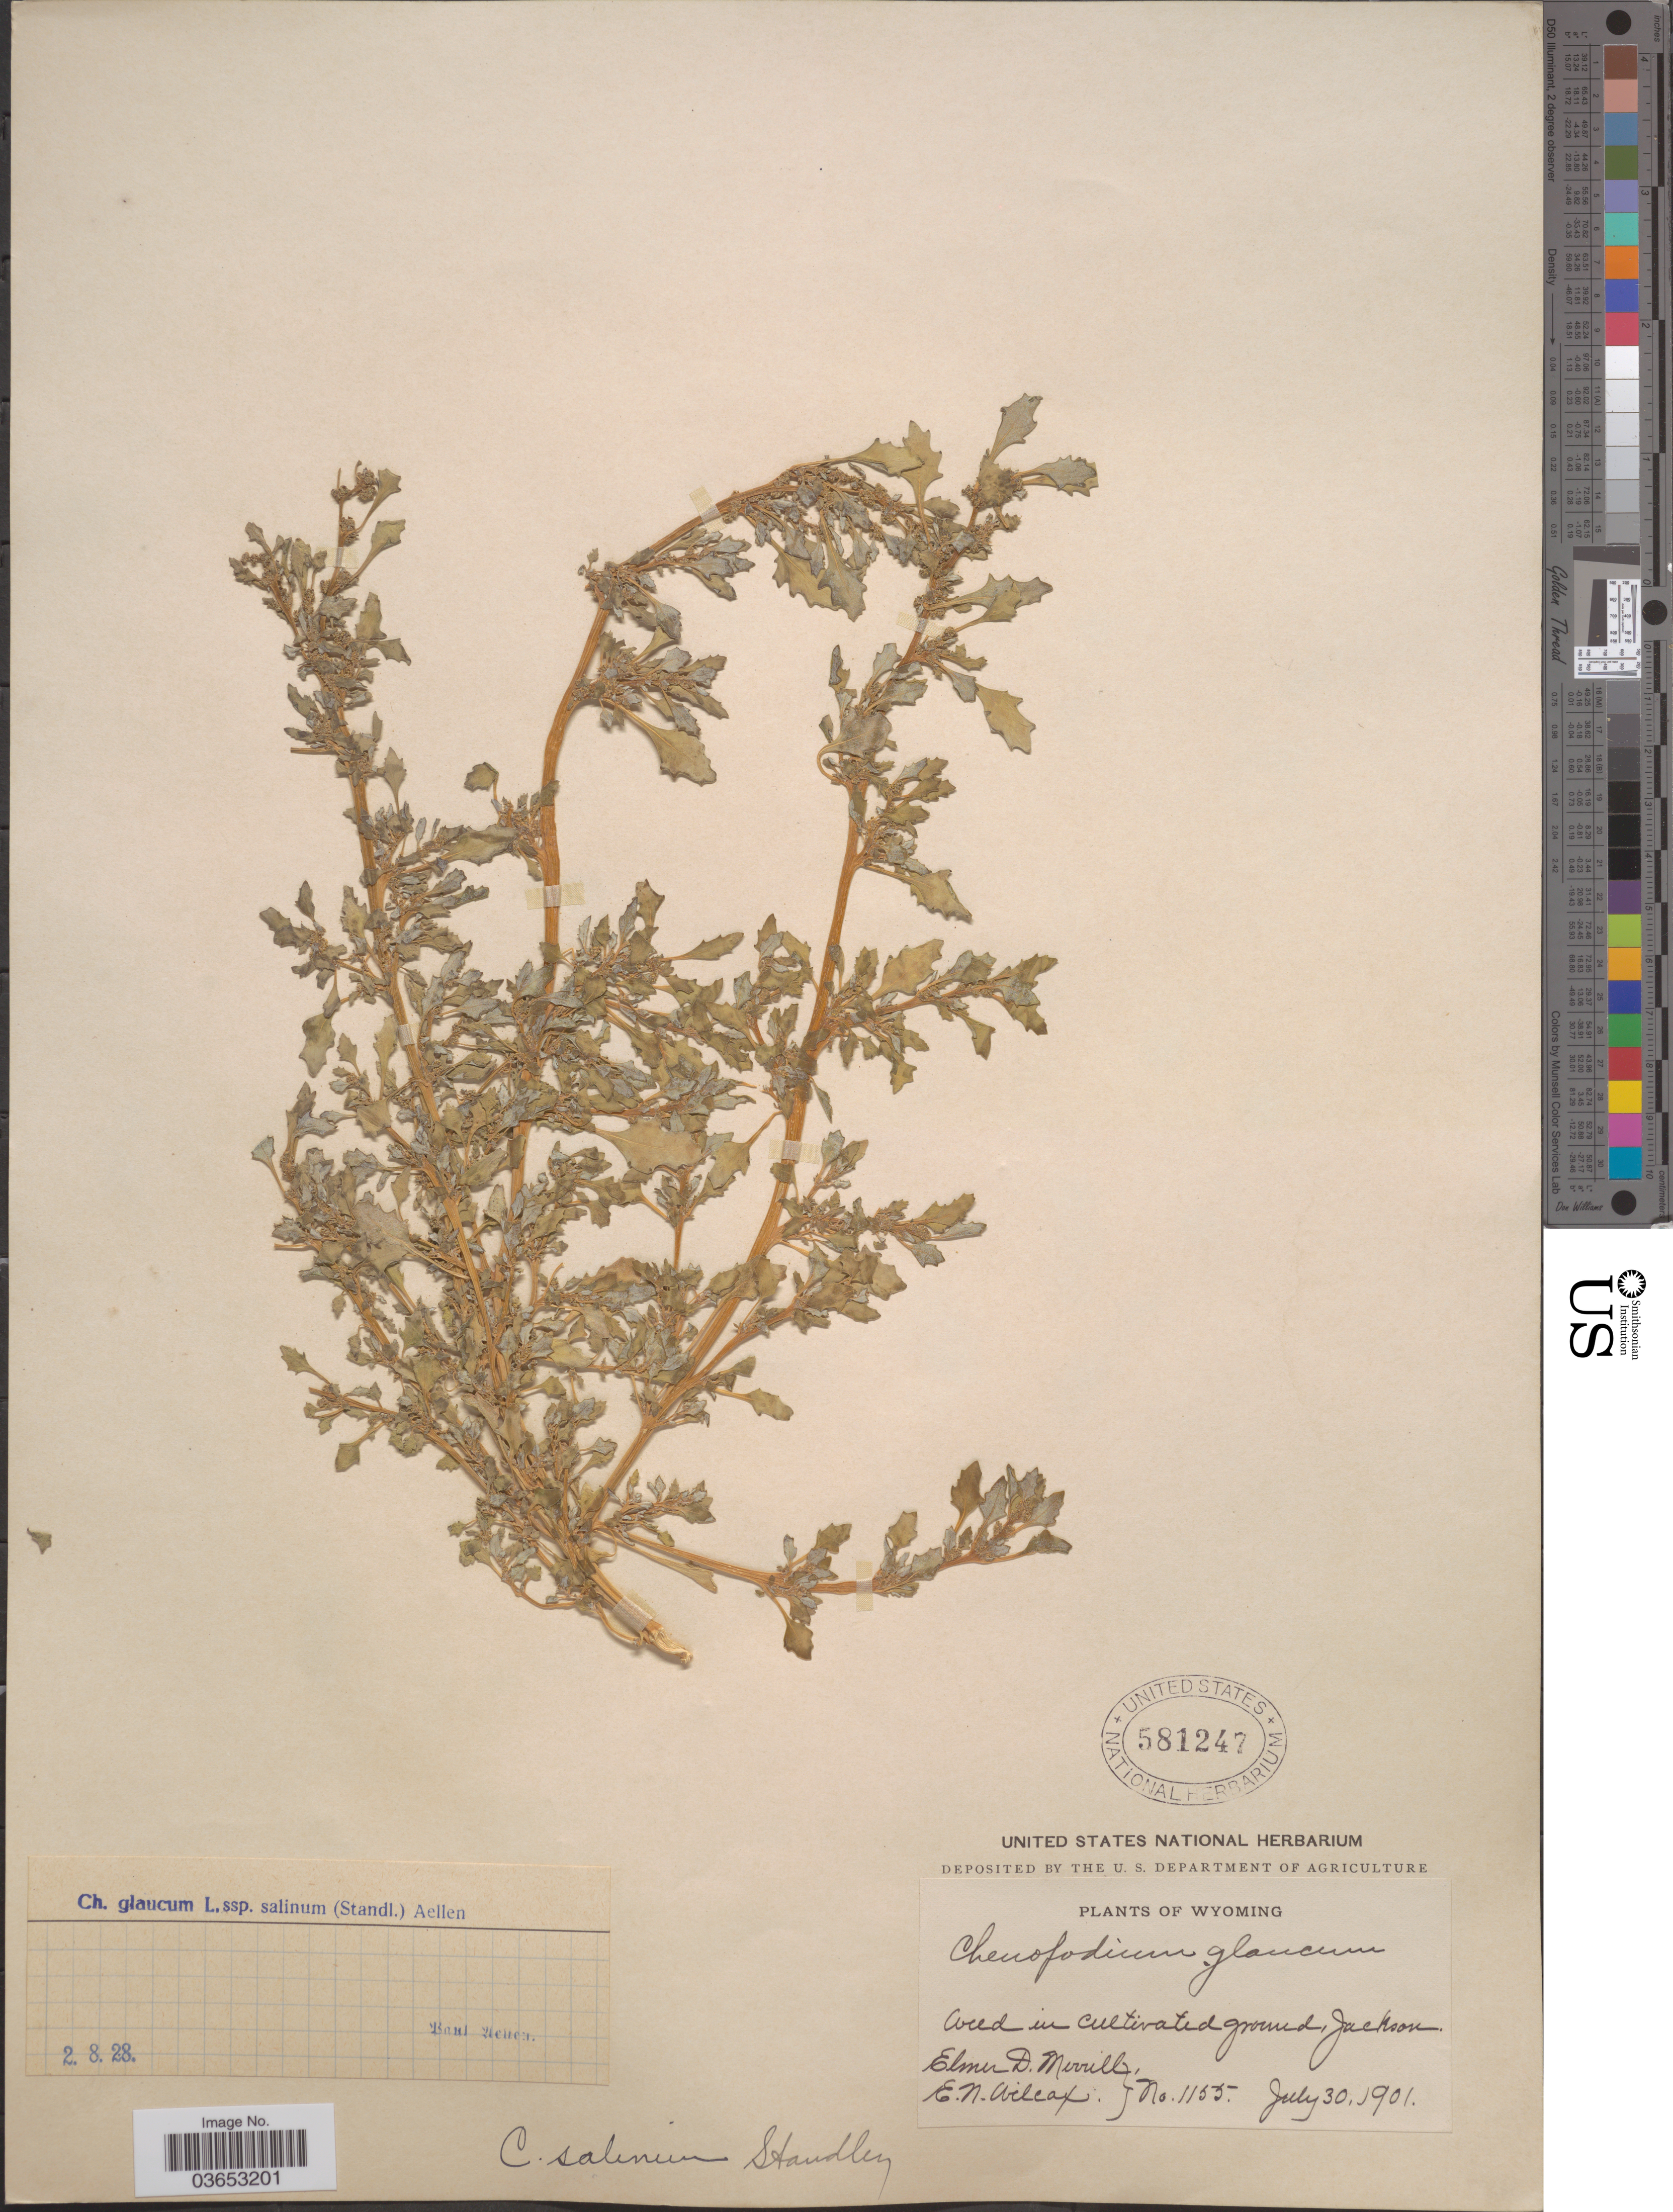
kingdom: Plantae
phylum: Tracheophyta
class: Magnoliopsida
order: Caryophyllales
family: Amaranthaceae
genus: Chenopodium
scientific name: Chenopodium glaucum subsp. salinum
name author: (Aellen) Aellen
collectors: E. D. Merrill & E. Wilcox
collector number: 1155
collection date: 1901-07-30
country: United States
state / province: Wyoming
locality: Jackson.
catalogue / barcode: US 581247